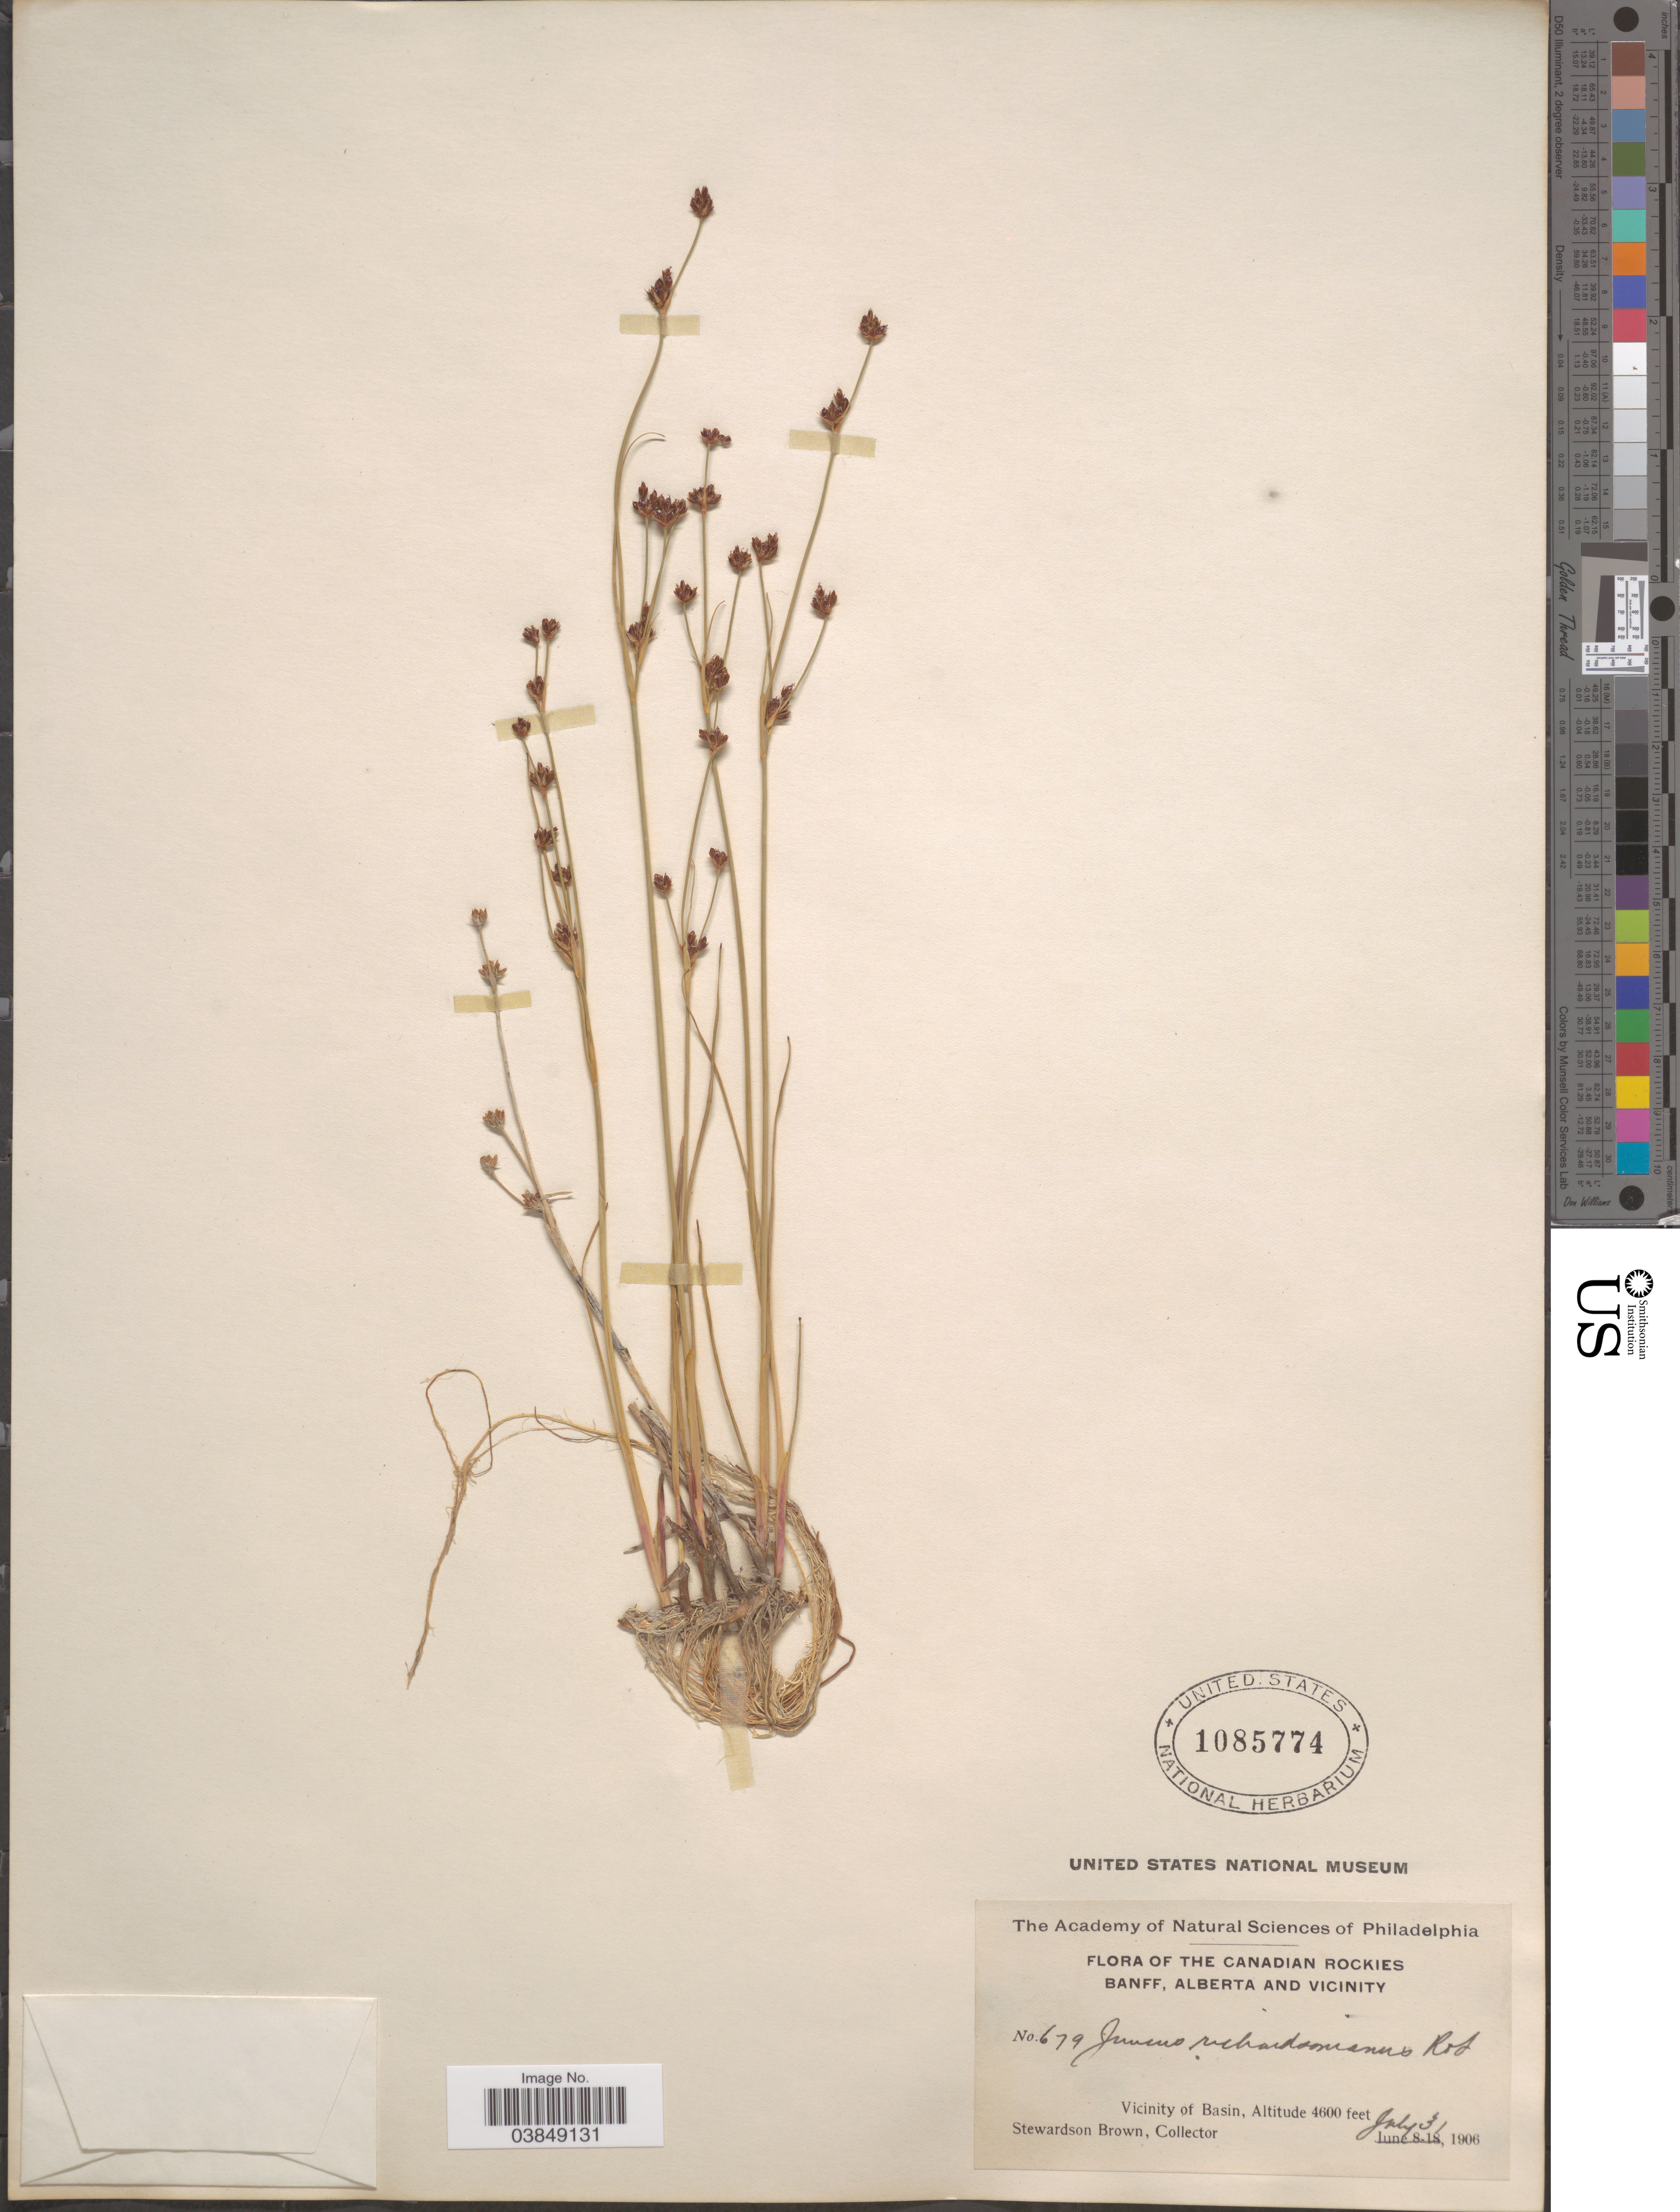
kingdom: Plantae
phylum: Tracheophyta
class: Liliopsida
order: Poales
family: Juncaceae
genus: Juncus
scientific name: Juncus alpinus var. rariflorus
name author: (Hartm.) Hartm.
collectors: S. Brown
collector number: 679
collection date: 1906-07-31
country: Canada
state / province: Alberta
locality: Canadian Rockies Banff, Alberta and Vicinity. Vicinity of Basin.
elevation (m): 1402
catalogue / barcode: US 1085774